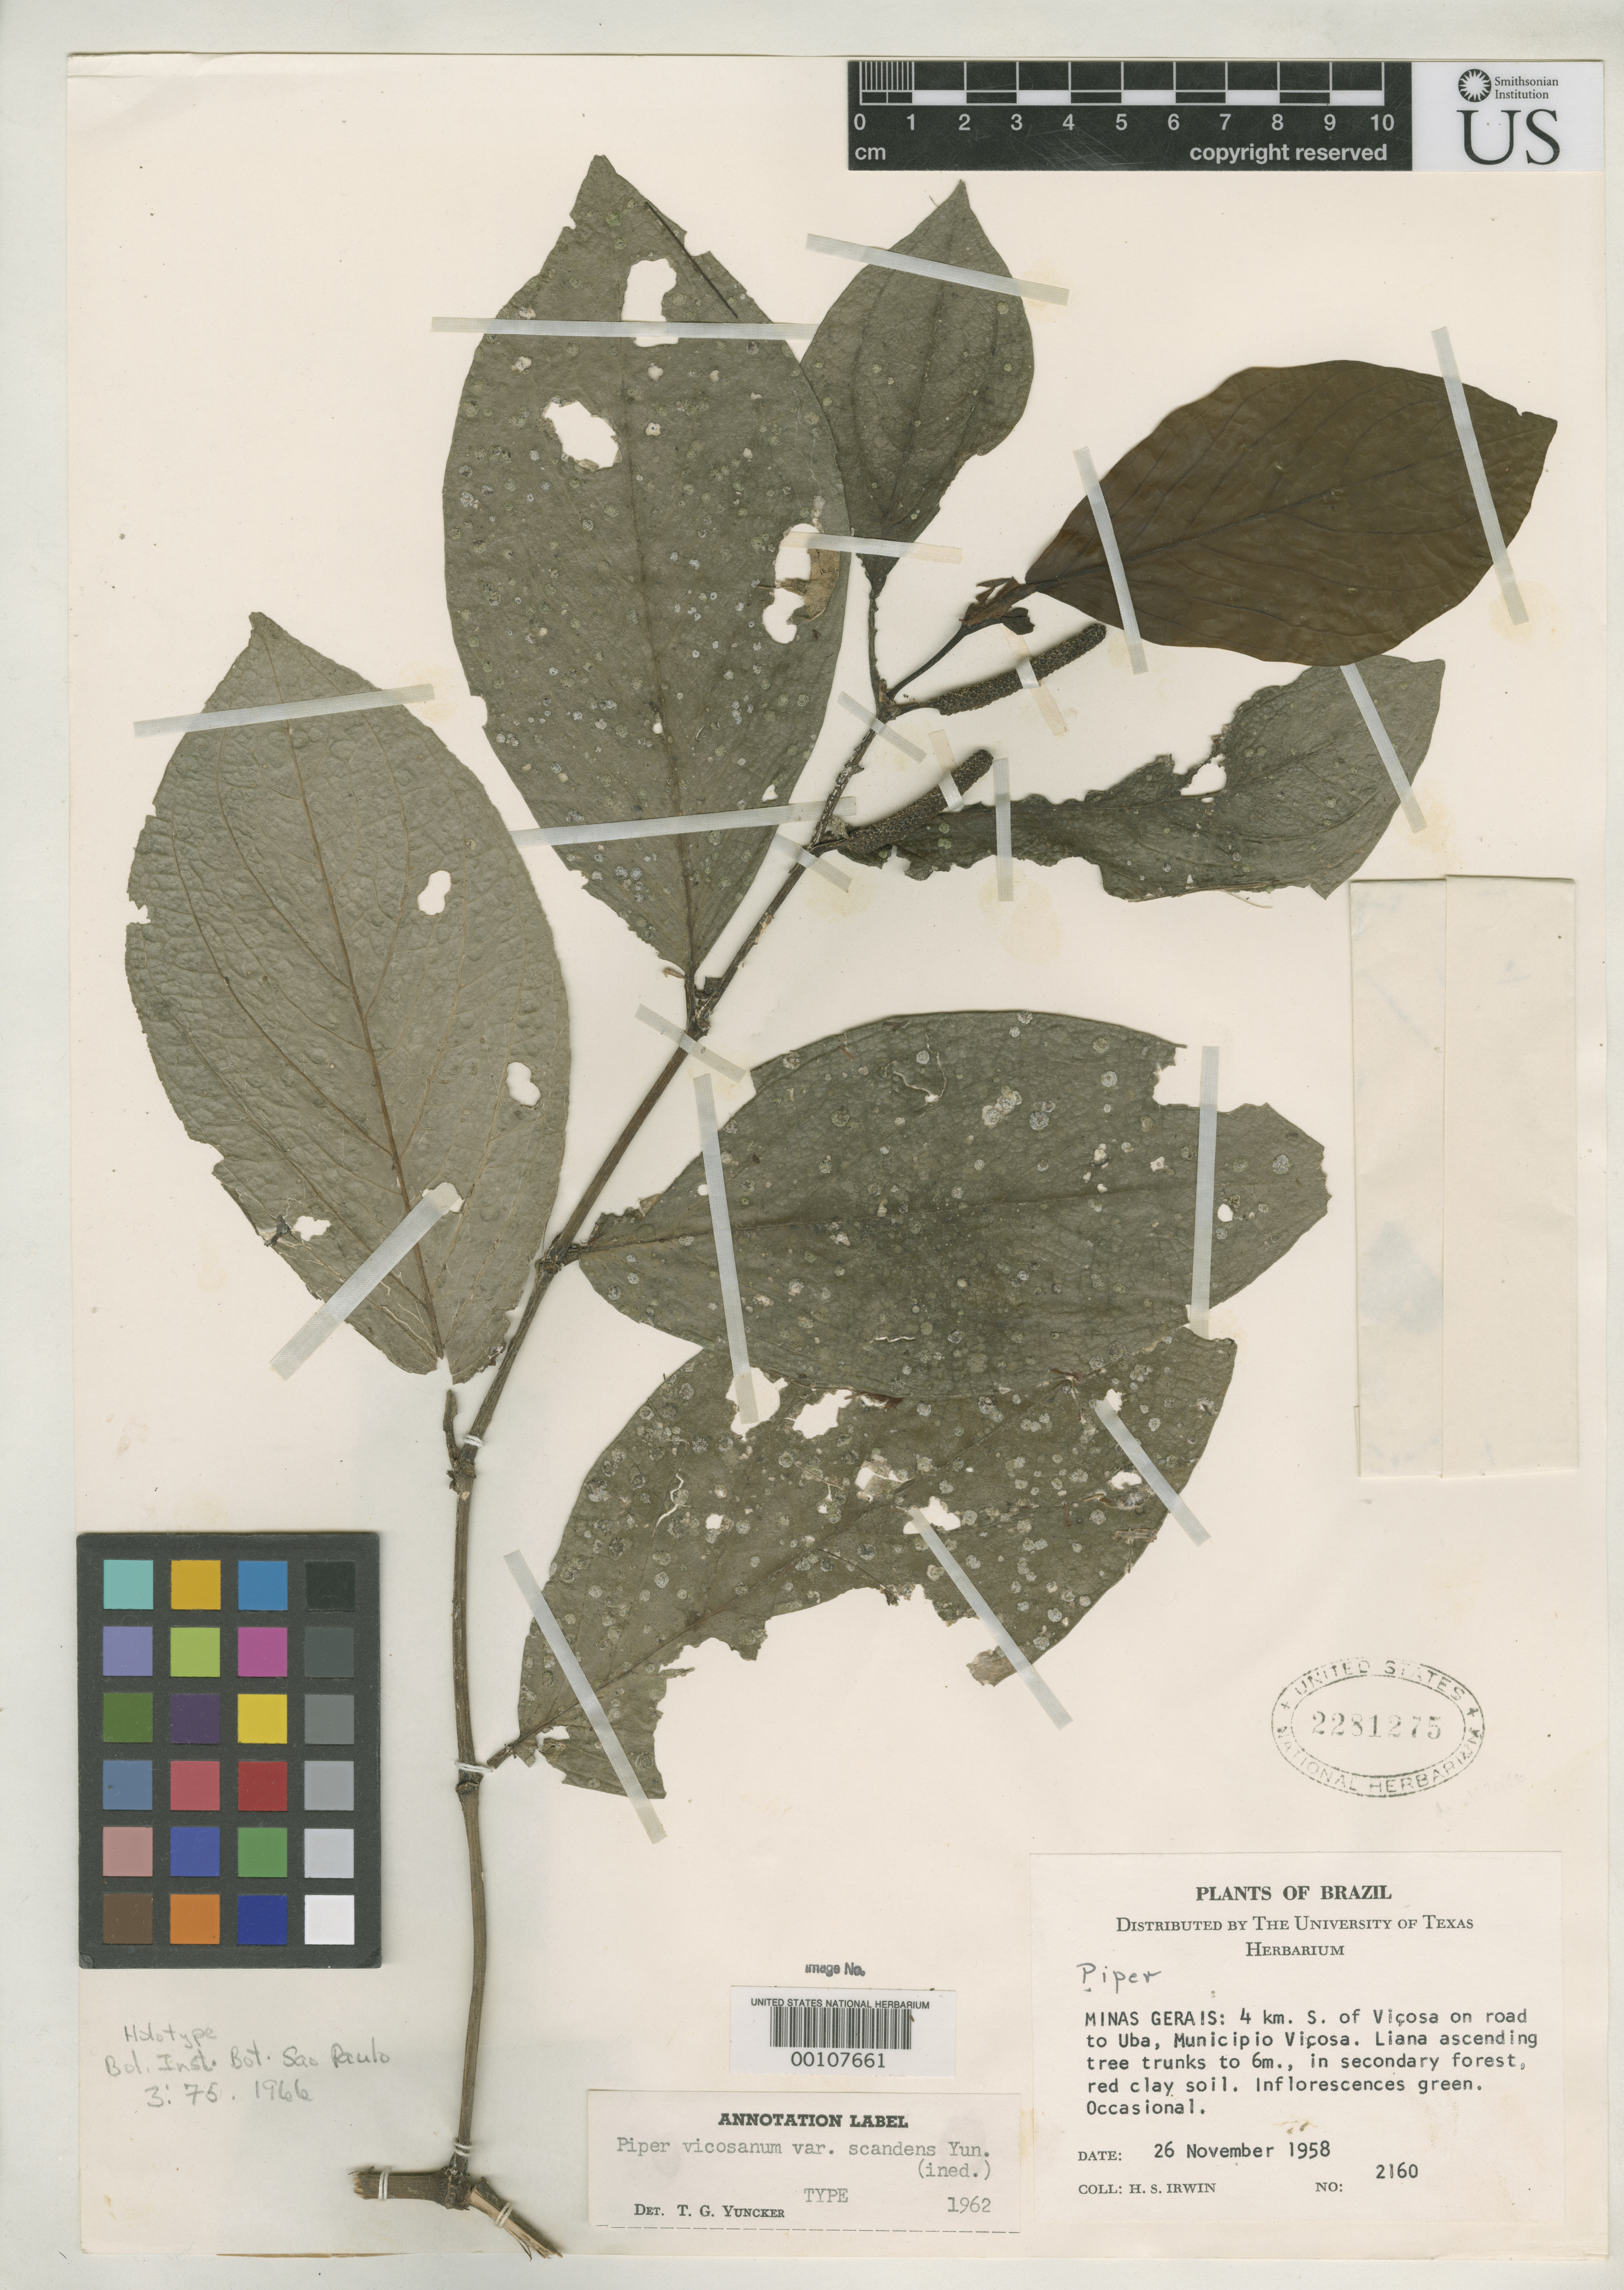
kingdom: Plantae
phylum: Tracheophyta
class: Magnoliopsida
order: Piperales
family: Piperaceae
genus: Piper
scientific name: Piper vicosanum var. scandens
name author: Yunck.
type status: Holotype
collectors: H. Irwin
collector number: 2160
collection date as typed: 26 Nov 1958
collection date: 1958-11-26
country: Brazil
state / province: Minas Gerais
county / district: Viçosa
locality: Vicosa, 4 km. S on road to Uba.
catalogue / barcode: US 2281275